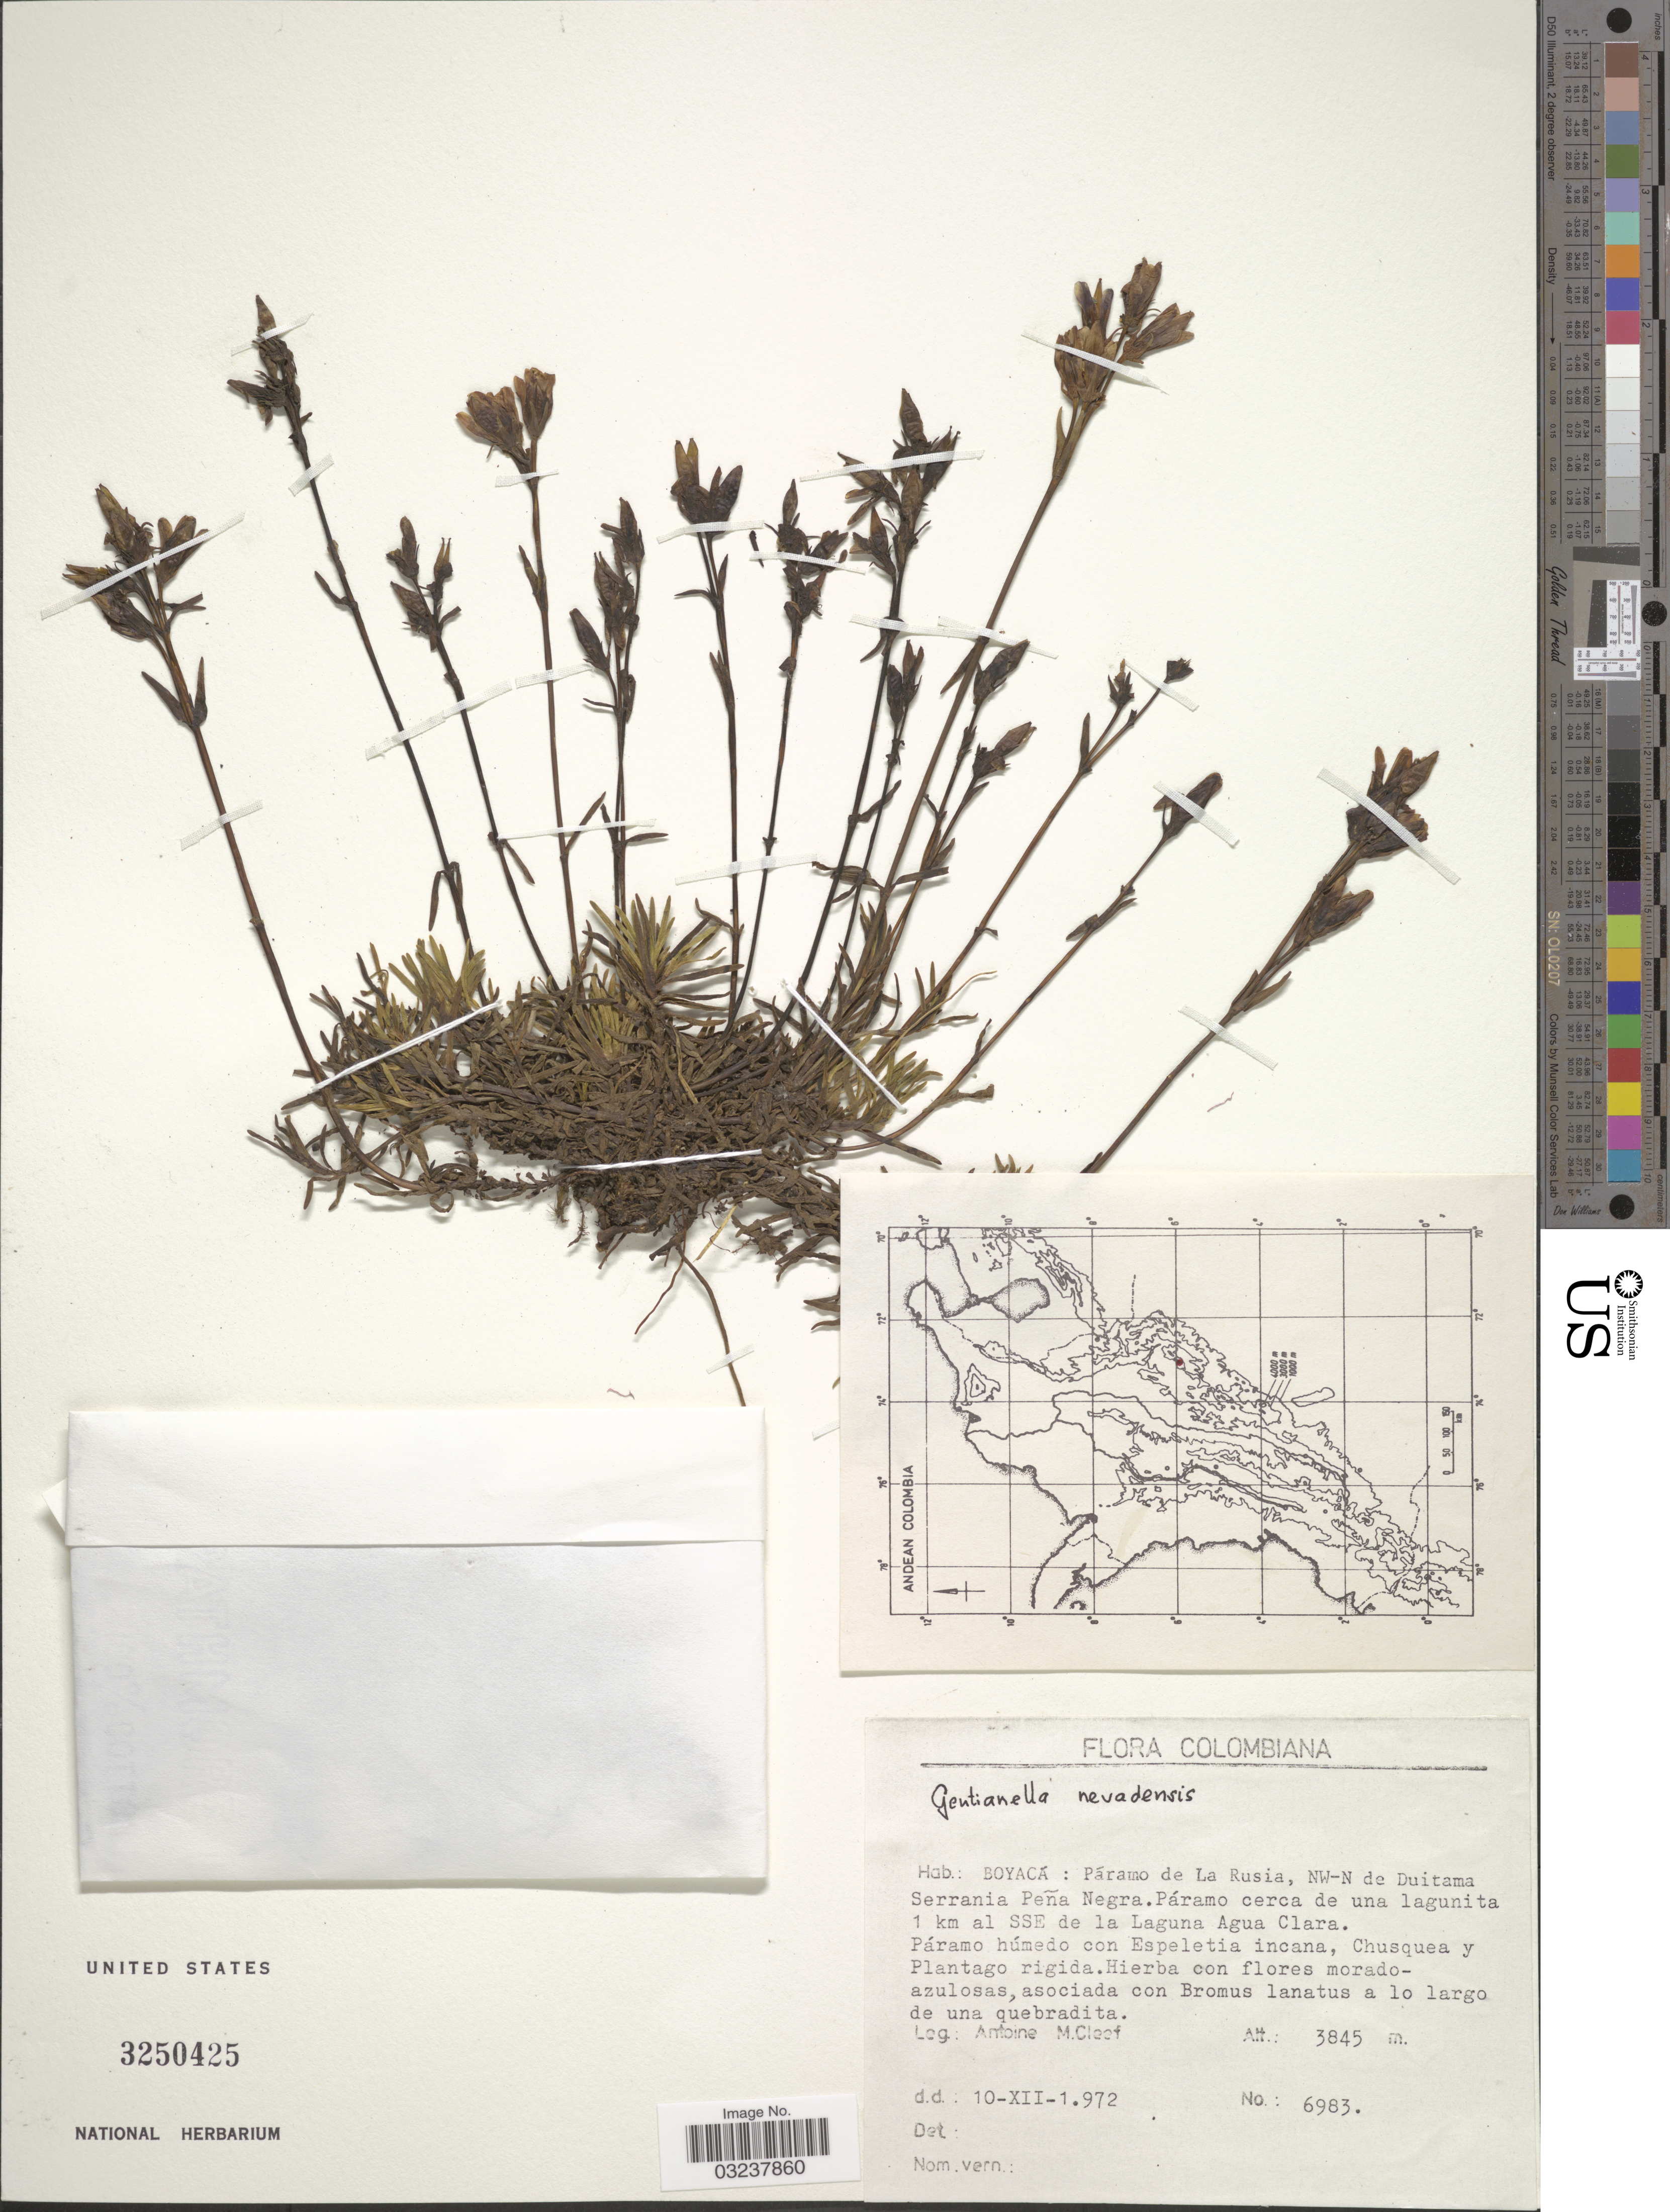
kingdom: Plantae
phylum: Tracheophyta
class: Magnoliopsida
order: Gentianales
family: Gentianaceae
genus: Gentianella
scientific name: Gentianella nevadensis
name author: (Gilg) Waever & Wüdenberg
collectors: A. M. Cleef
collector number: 6983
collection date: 1972-12-10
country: Colombia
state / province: Boyacá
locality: Páramo de La Rusia, NW-N de Duitama Serrania Peña Negra. Páramo cerca de una lagunita 1 km al SSE de la Laguna Agua Clara. Páramo húmedo con Espeletia incana, Chusquea y Plantago rigida.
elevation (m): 3845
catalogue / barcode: US 3250425